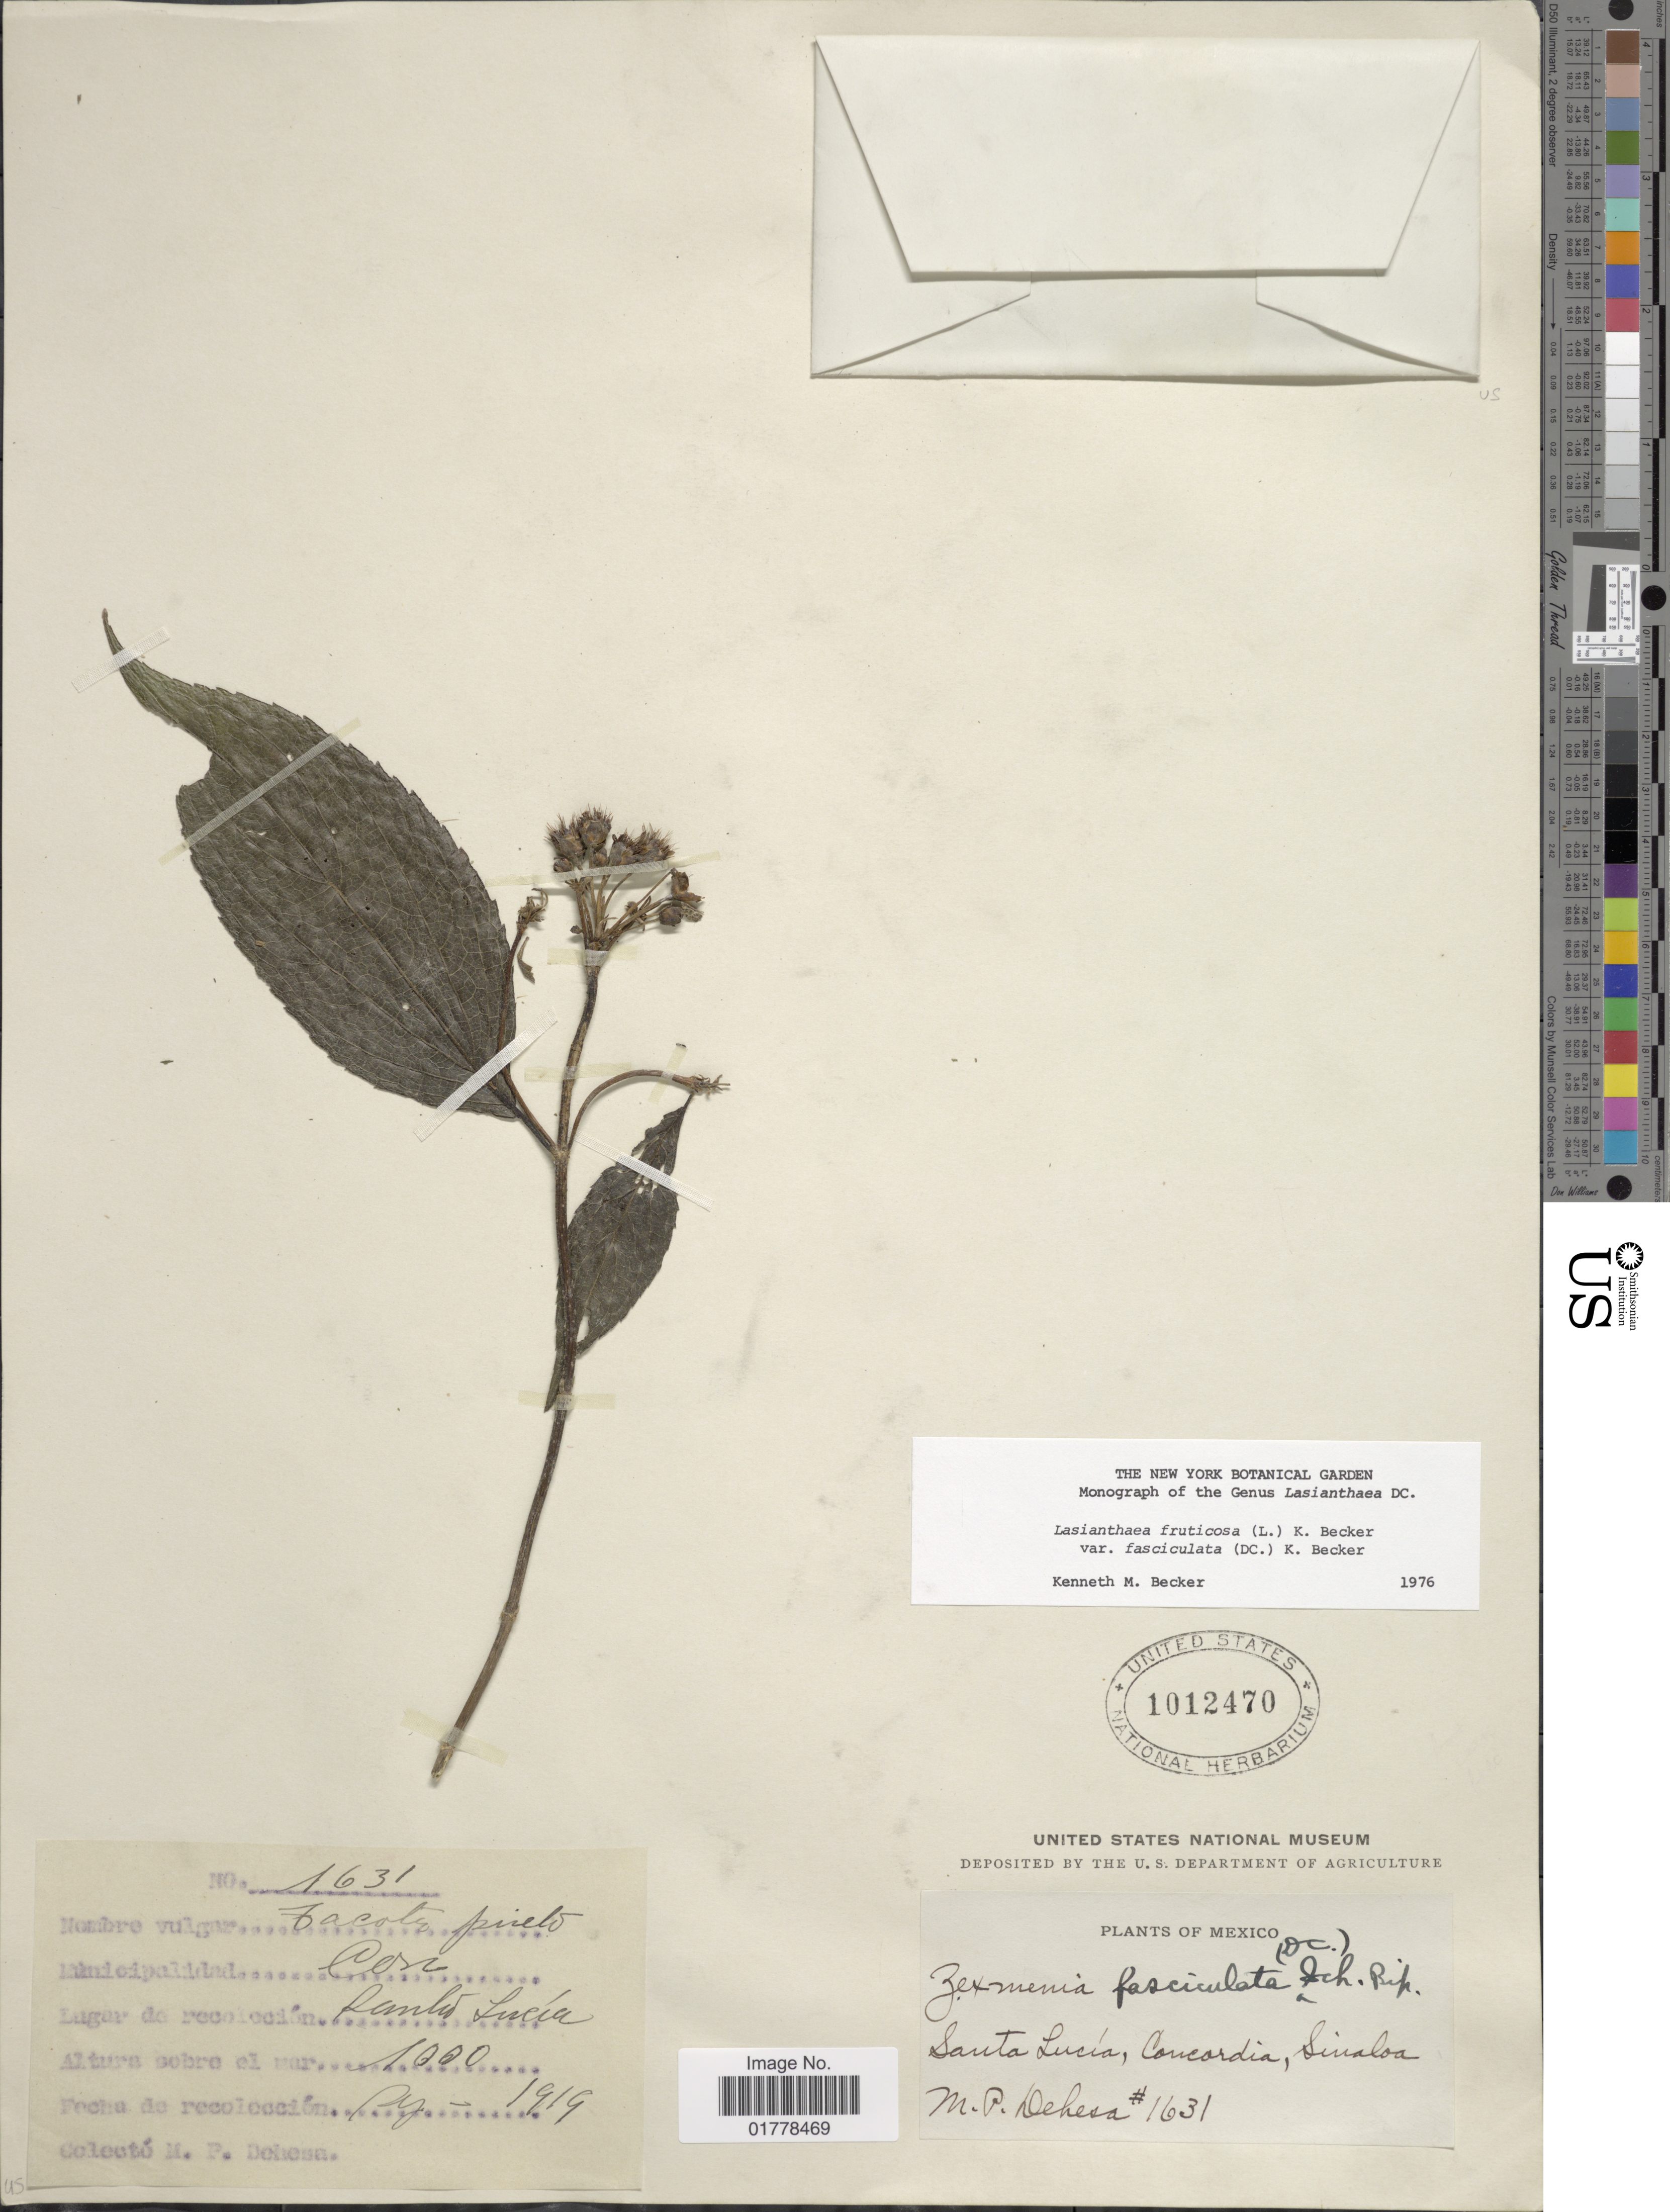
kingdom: Plantae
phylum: Tracheophyta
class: Magnoliopsida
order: Asterales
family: Asteraceae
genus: Lasianthaea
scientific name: Lasianthaea fruticosa var. fasciculata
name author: (DC.) K.M. Becker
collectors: M. Dehesa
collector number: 1631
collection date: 1919-08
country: Mexico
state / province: Sinaloa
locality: Santa Lucía, Concordia, Sinaloa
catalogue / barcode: US 1012470